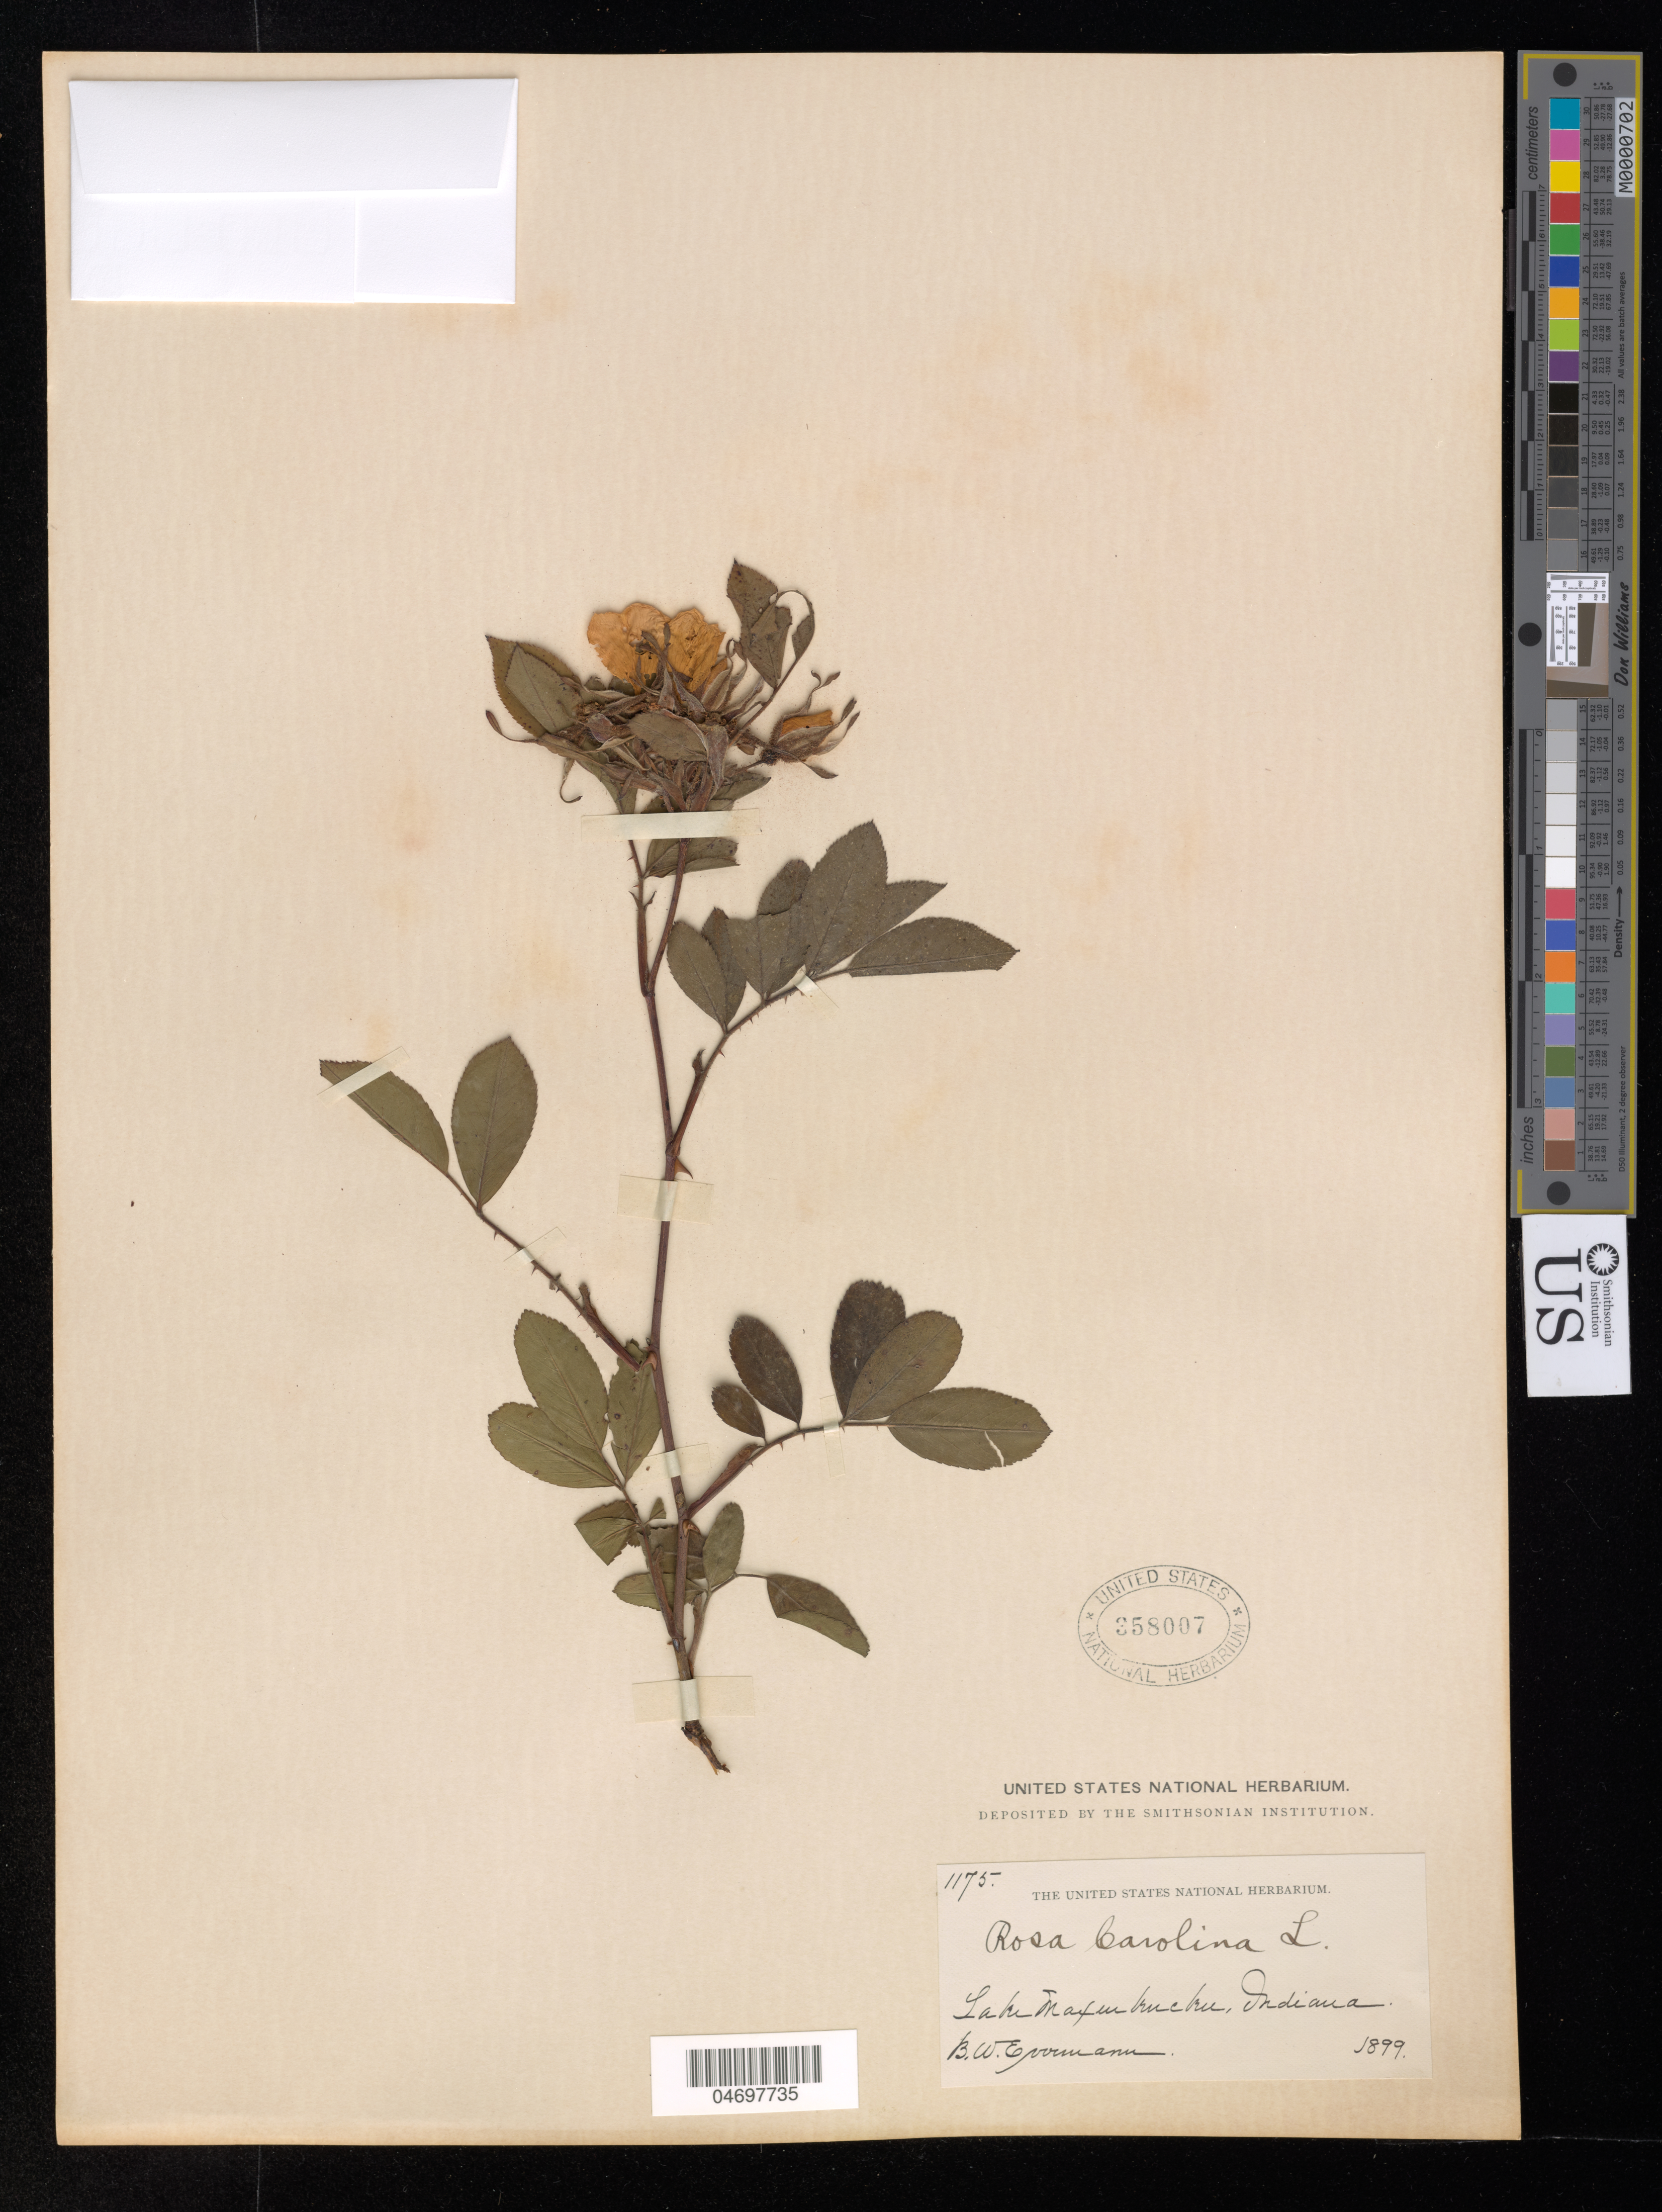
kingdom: Plantae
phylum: Tracheophyta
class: Magnoliopsida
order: Rosales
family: Rosaceae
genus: Rosa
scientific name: Rosa carolina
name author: L.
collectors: B. Eromann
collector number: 1175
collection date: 1899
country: United States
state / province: Indiana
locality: Lake Maxinkuckee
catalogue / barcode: US 358007